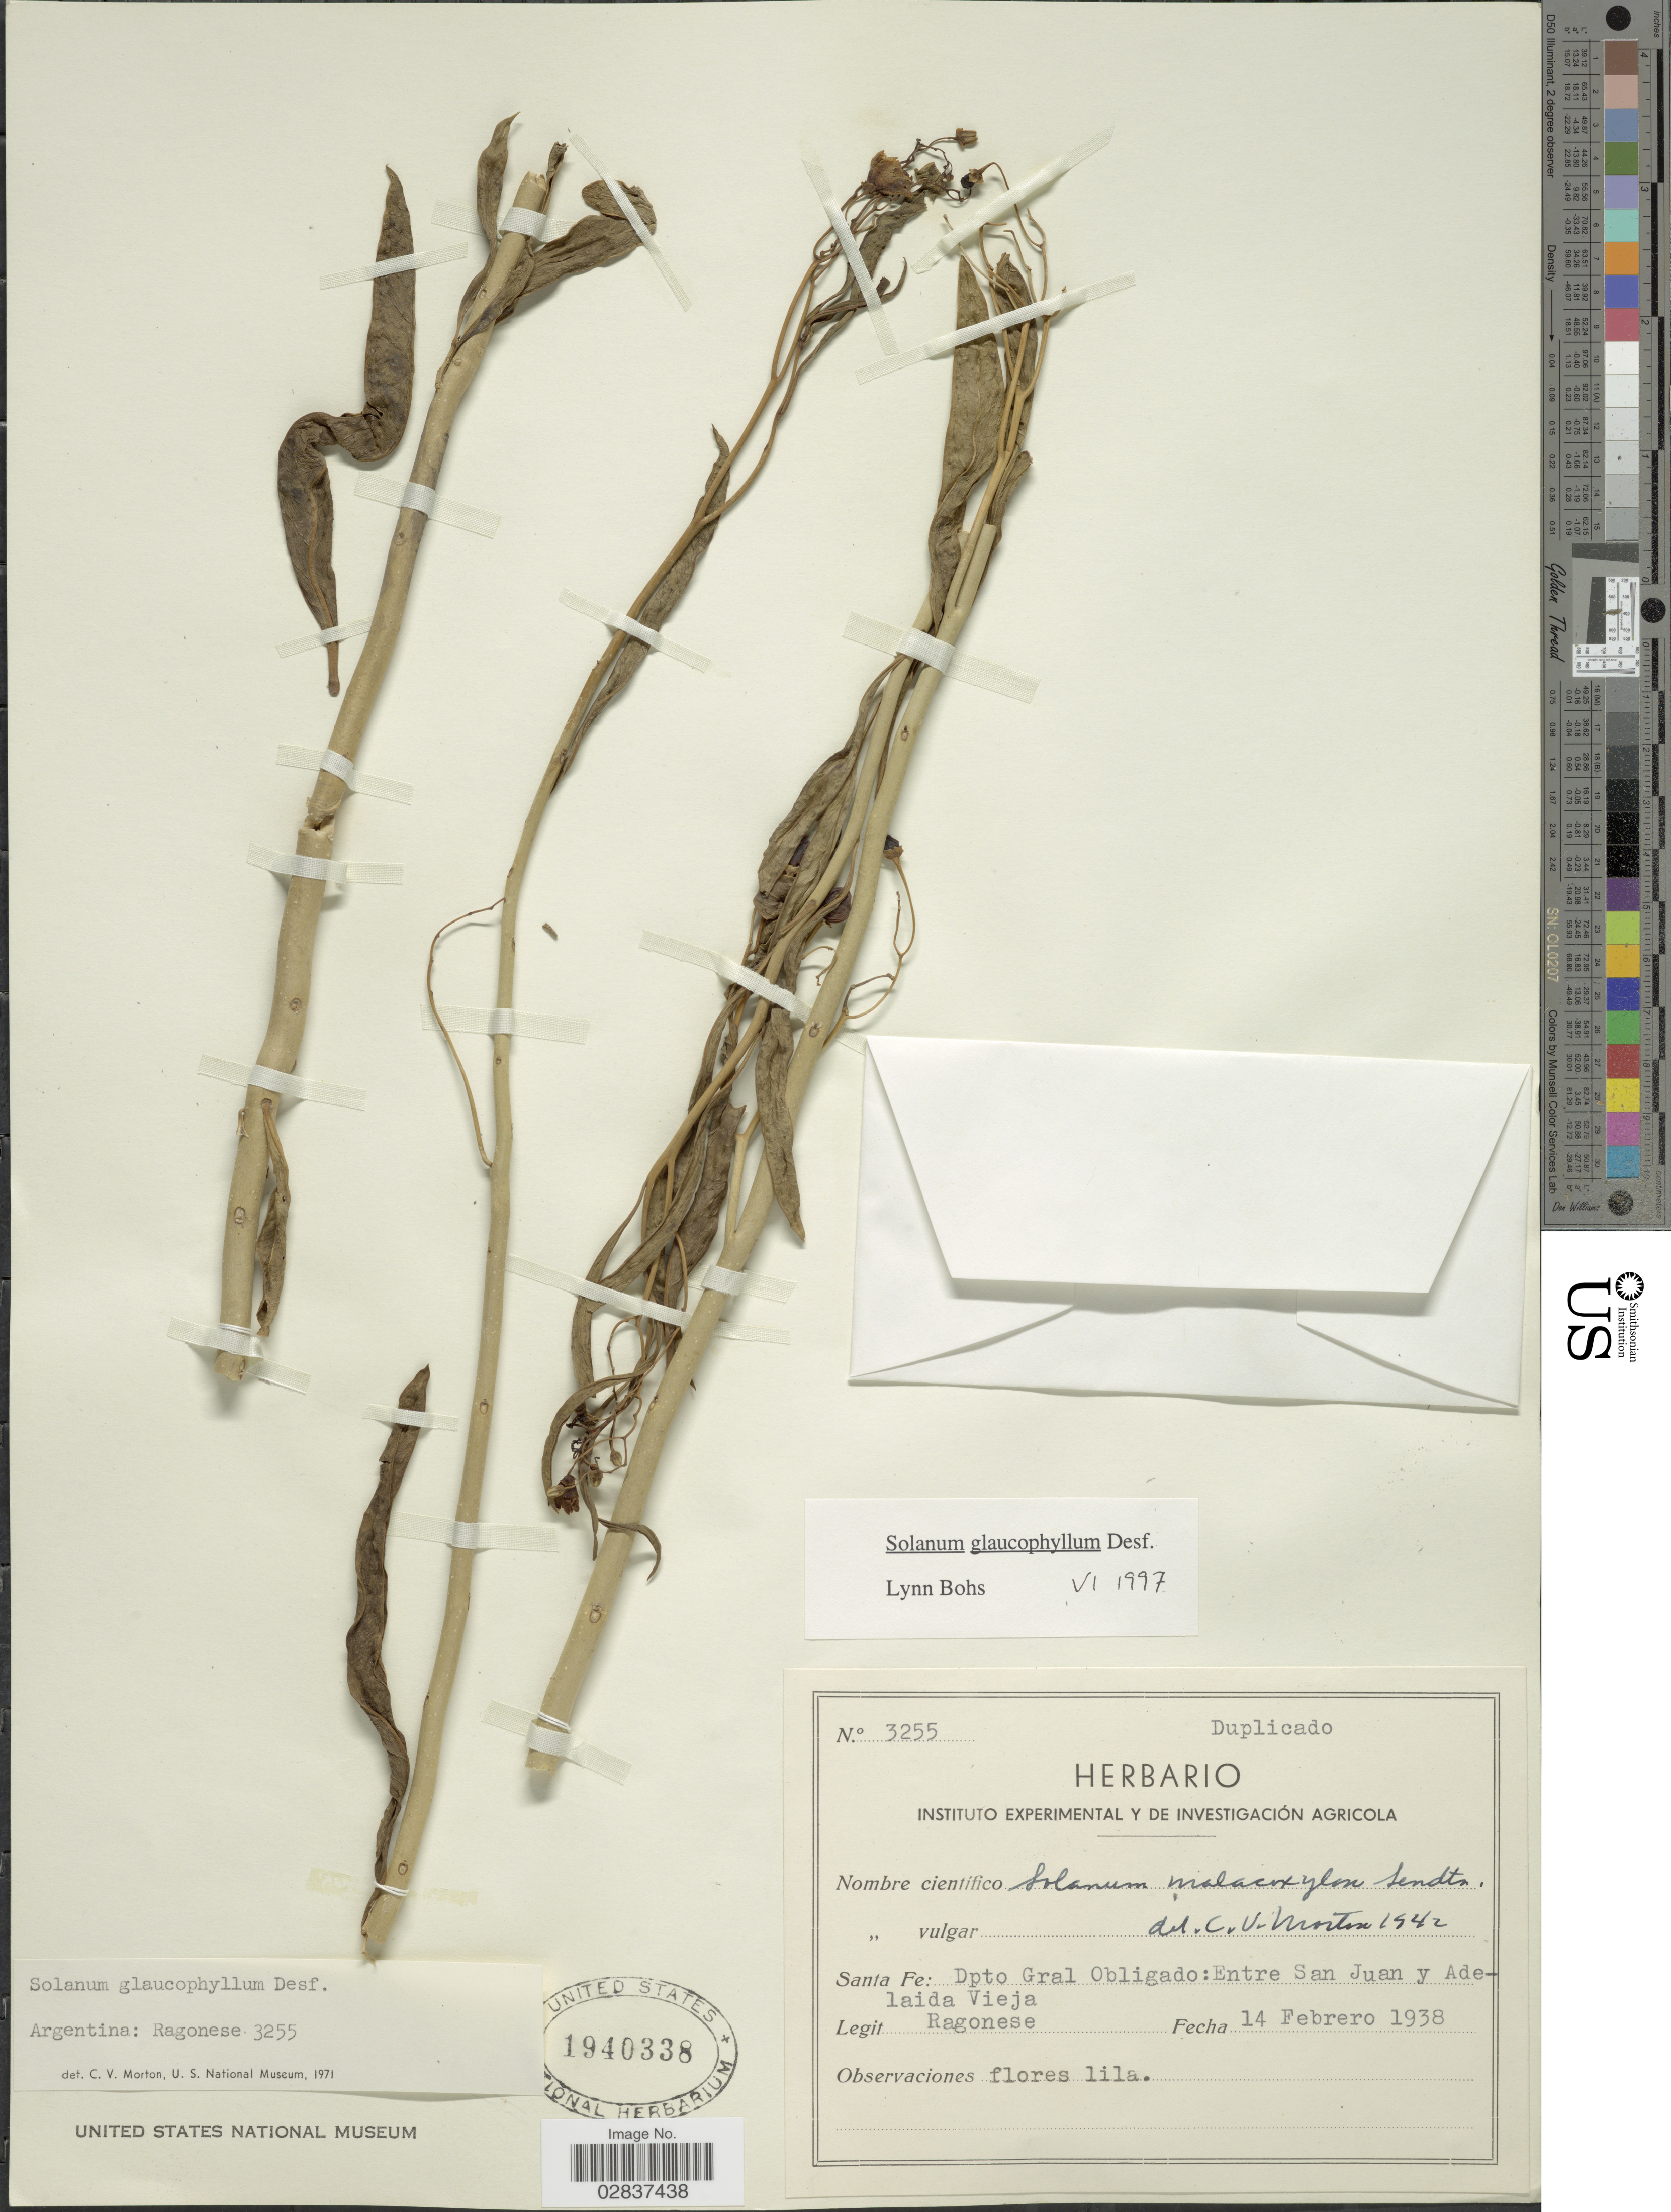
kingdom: Plantae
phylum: Tracheophyta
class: Magnoliopsida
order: Solanales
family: Solanaceae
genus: Solanum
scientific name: Solanum glaucophyllum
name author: Desf.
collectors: Ragonese, --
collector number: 3255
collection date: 1938-02-14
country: Argentina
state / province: Santa Fe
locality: Dpto Gral Obligado: Entre San Juan y Adelaida Vieja.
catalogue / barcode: US 1940338